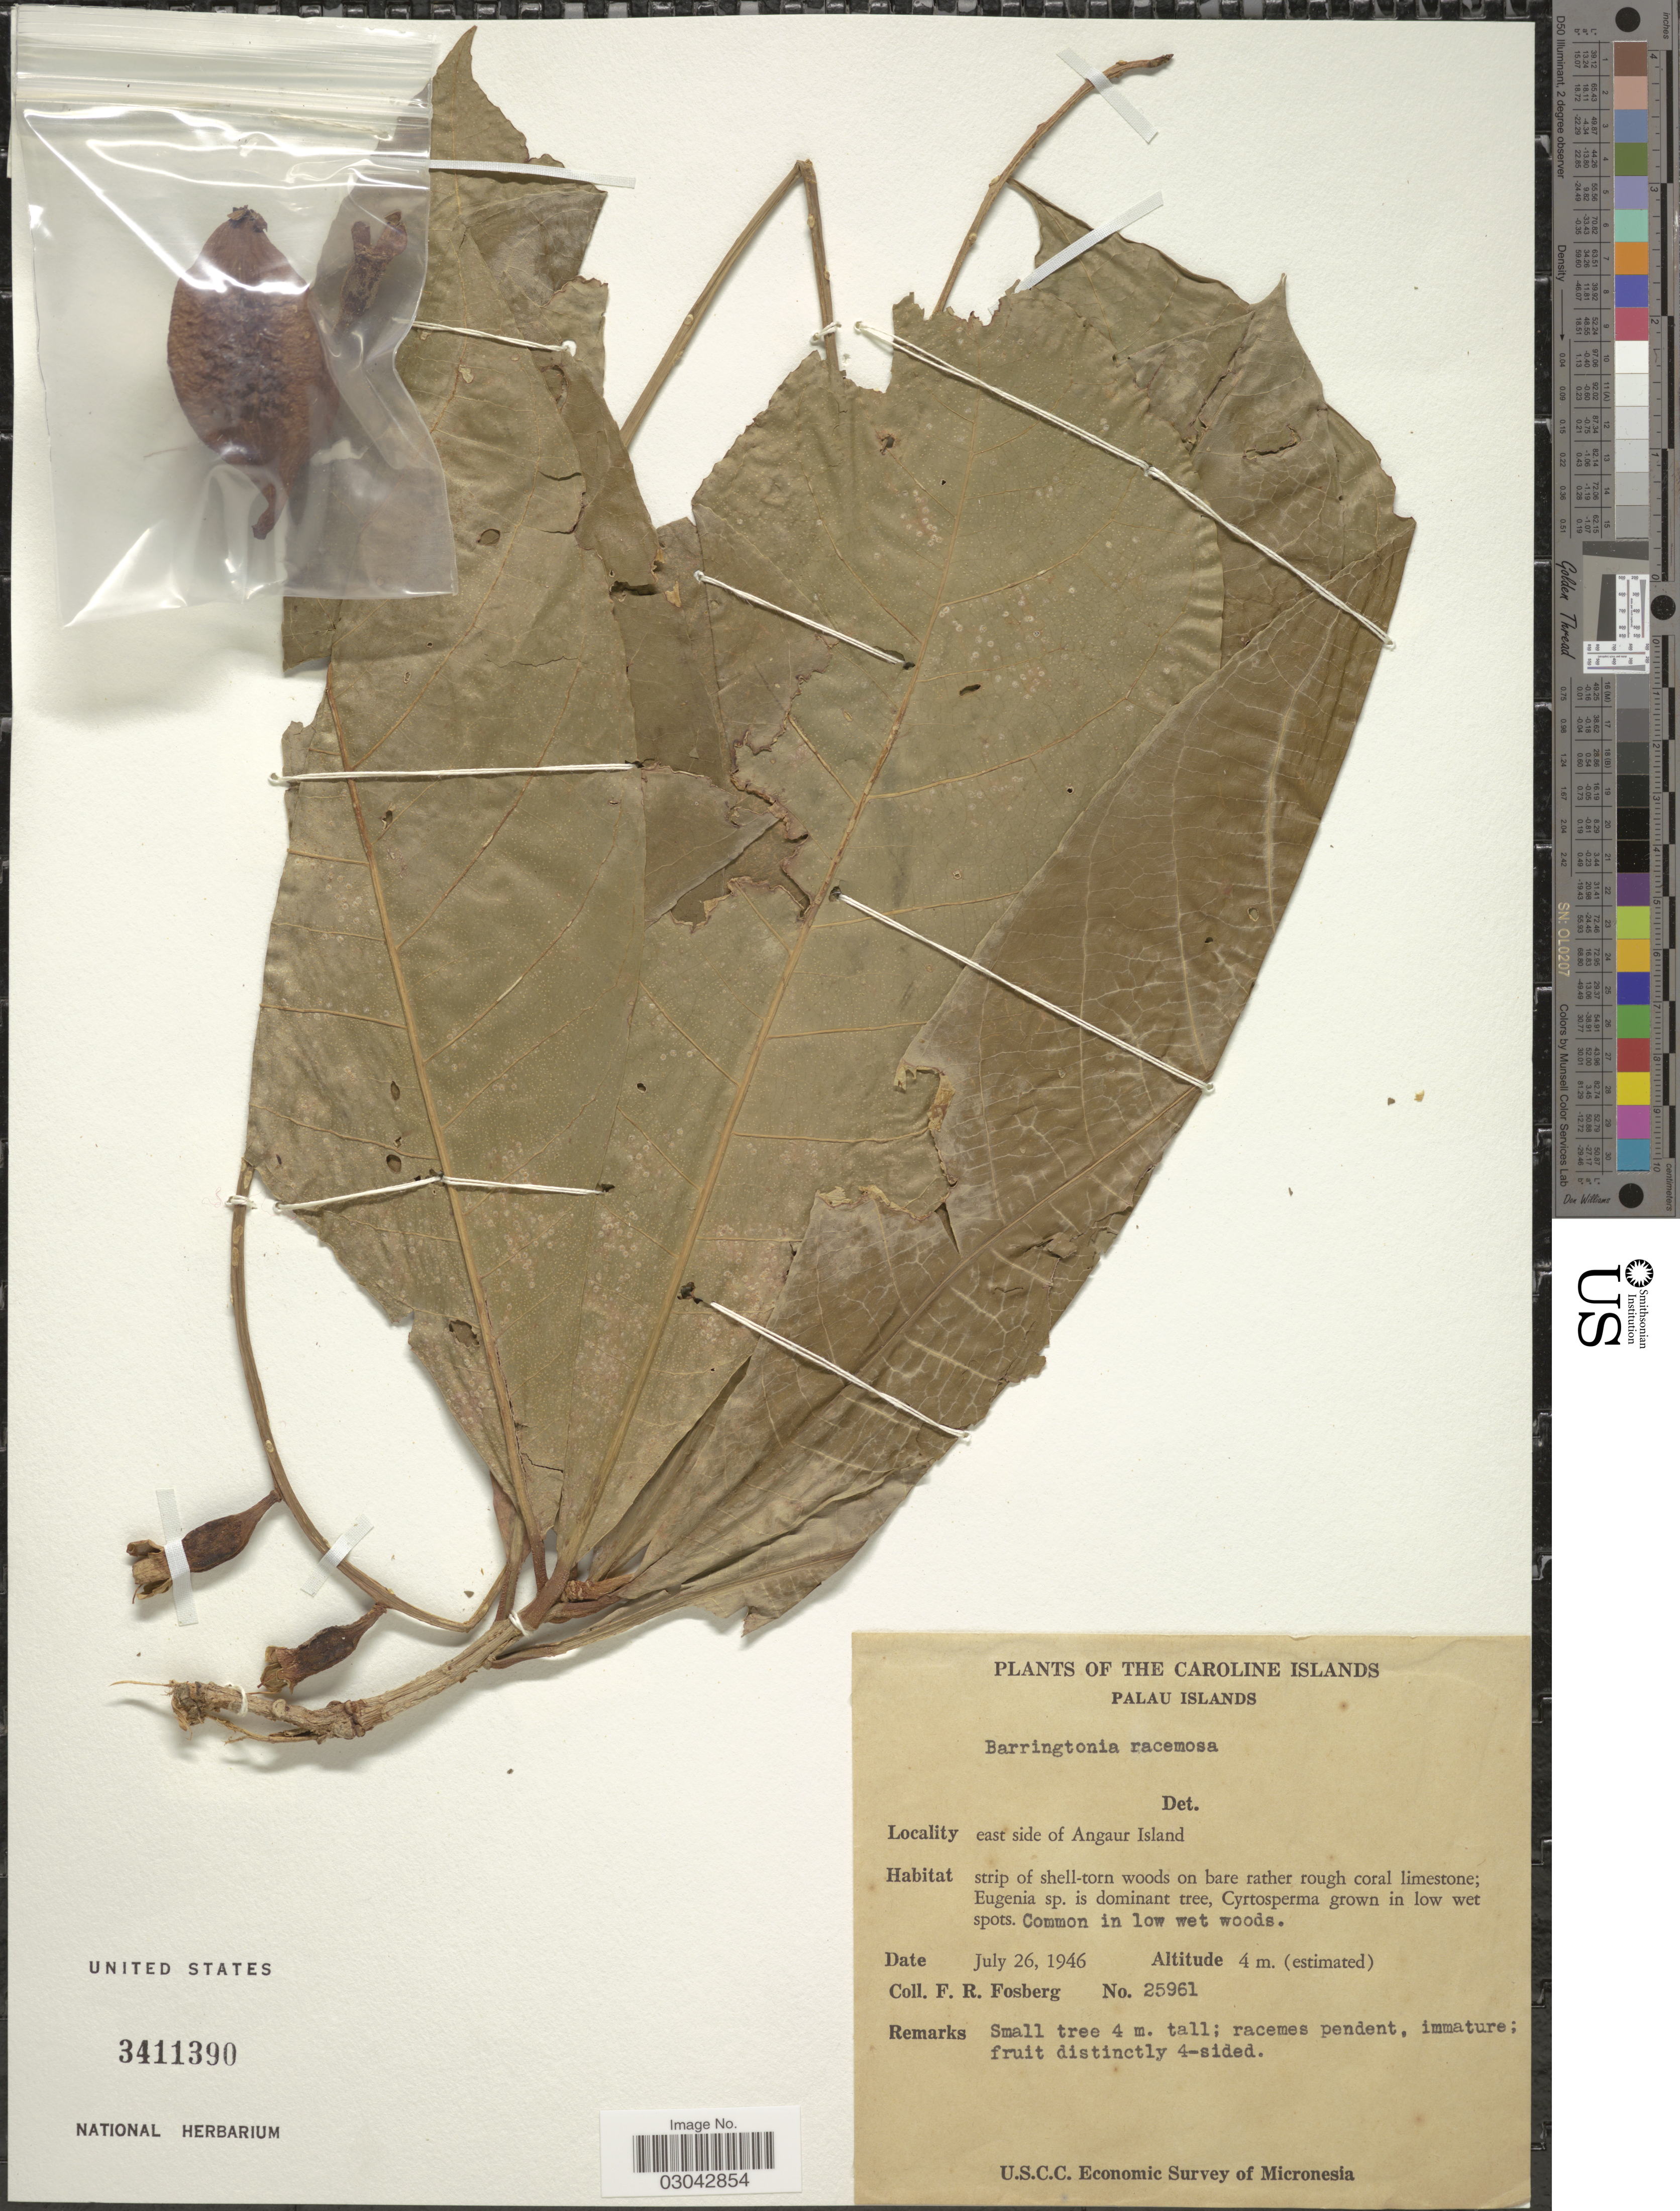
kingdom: Plantae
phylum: Tracheophyta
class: Magnoliopsida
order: Ericales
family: Lecythidaceae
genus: Barringtonia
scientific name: Barringtonia racemosa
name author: (L.) Spreng.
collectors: F. R. Fosberg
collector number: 25961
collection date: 1946-07-26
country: Palau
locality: The Caroline Islands, Palau Islands, east side of Angaur Island.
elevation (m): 4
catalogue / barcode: US 3411390